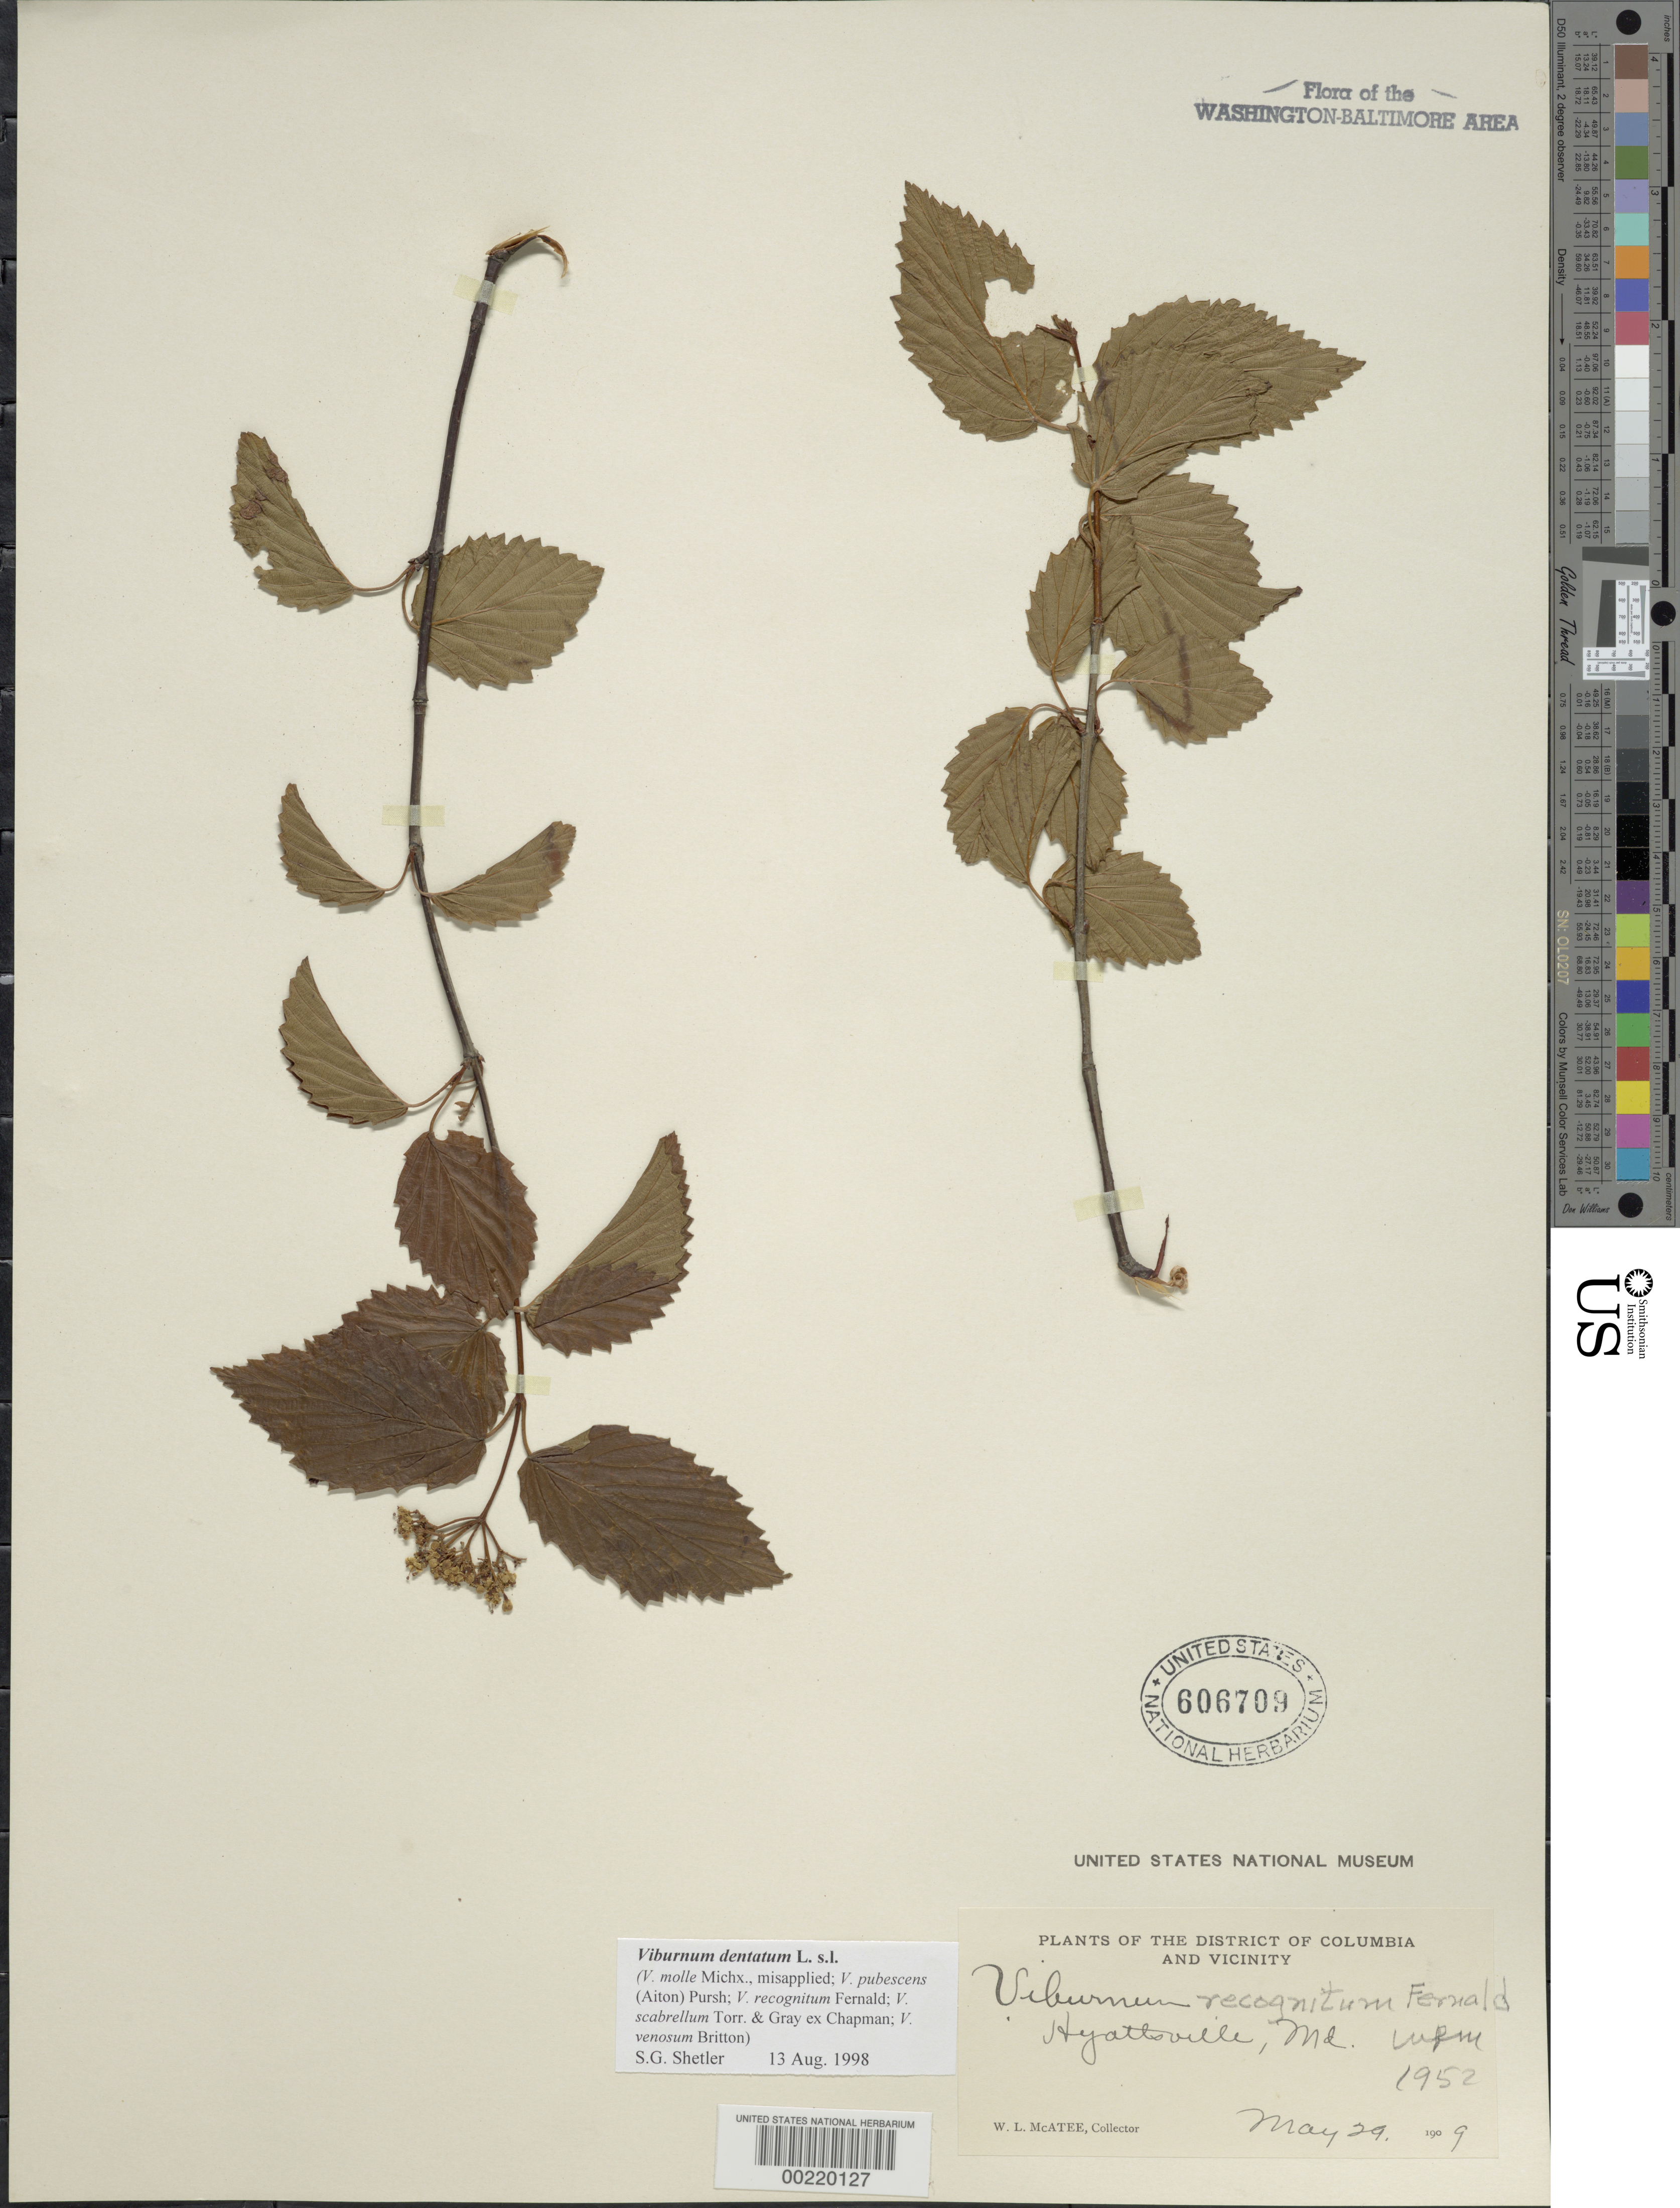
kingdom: Plantae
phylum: Tracheophyta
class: Magnoliopsida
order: Dipsacales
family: Viburnaceae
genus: Viburnum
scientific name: Viburnum dentatum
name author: L.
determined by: McAtee, W. L.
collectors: W. McAtee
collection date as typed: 29 May 1909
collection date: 1909-05-29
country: United States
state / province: Maryland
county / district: Prince George's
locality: Hyattsville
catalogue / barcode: US 606709